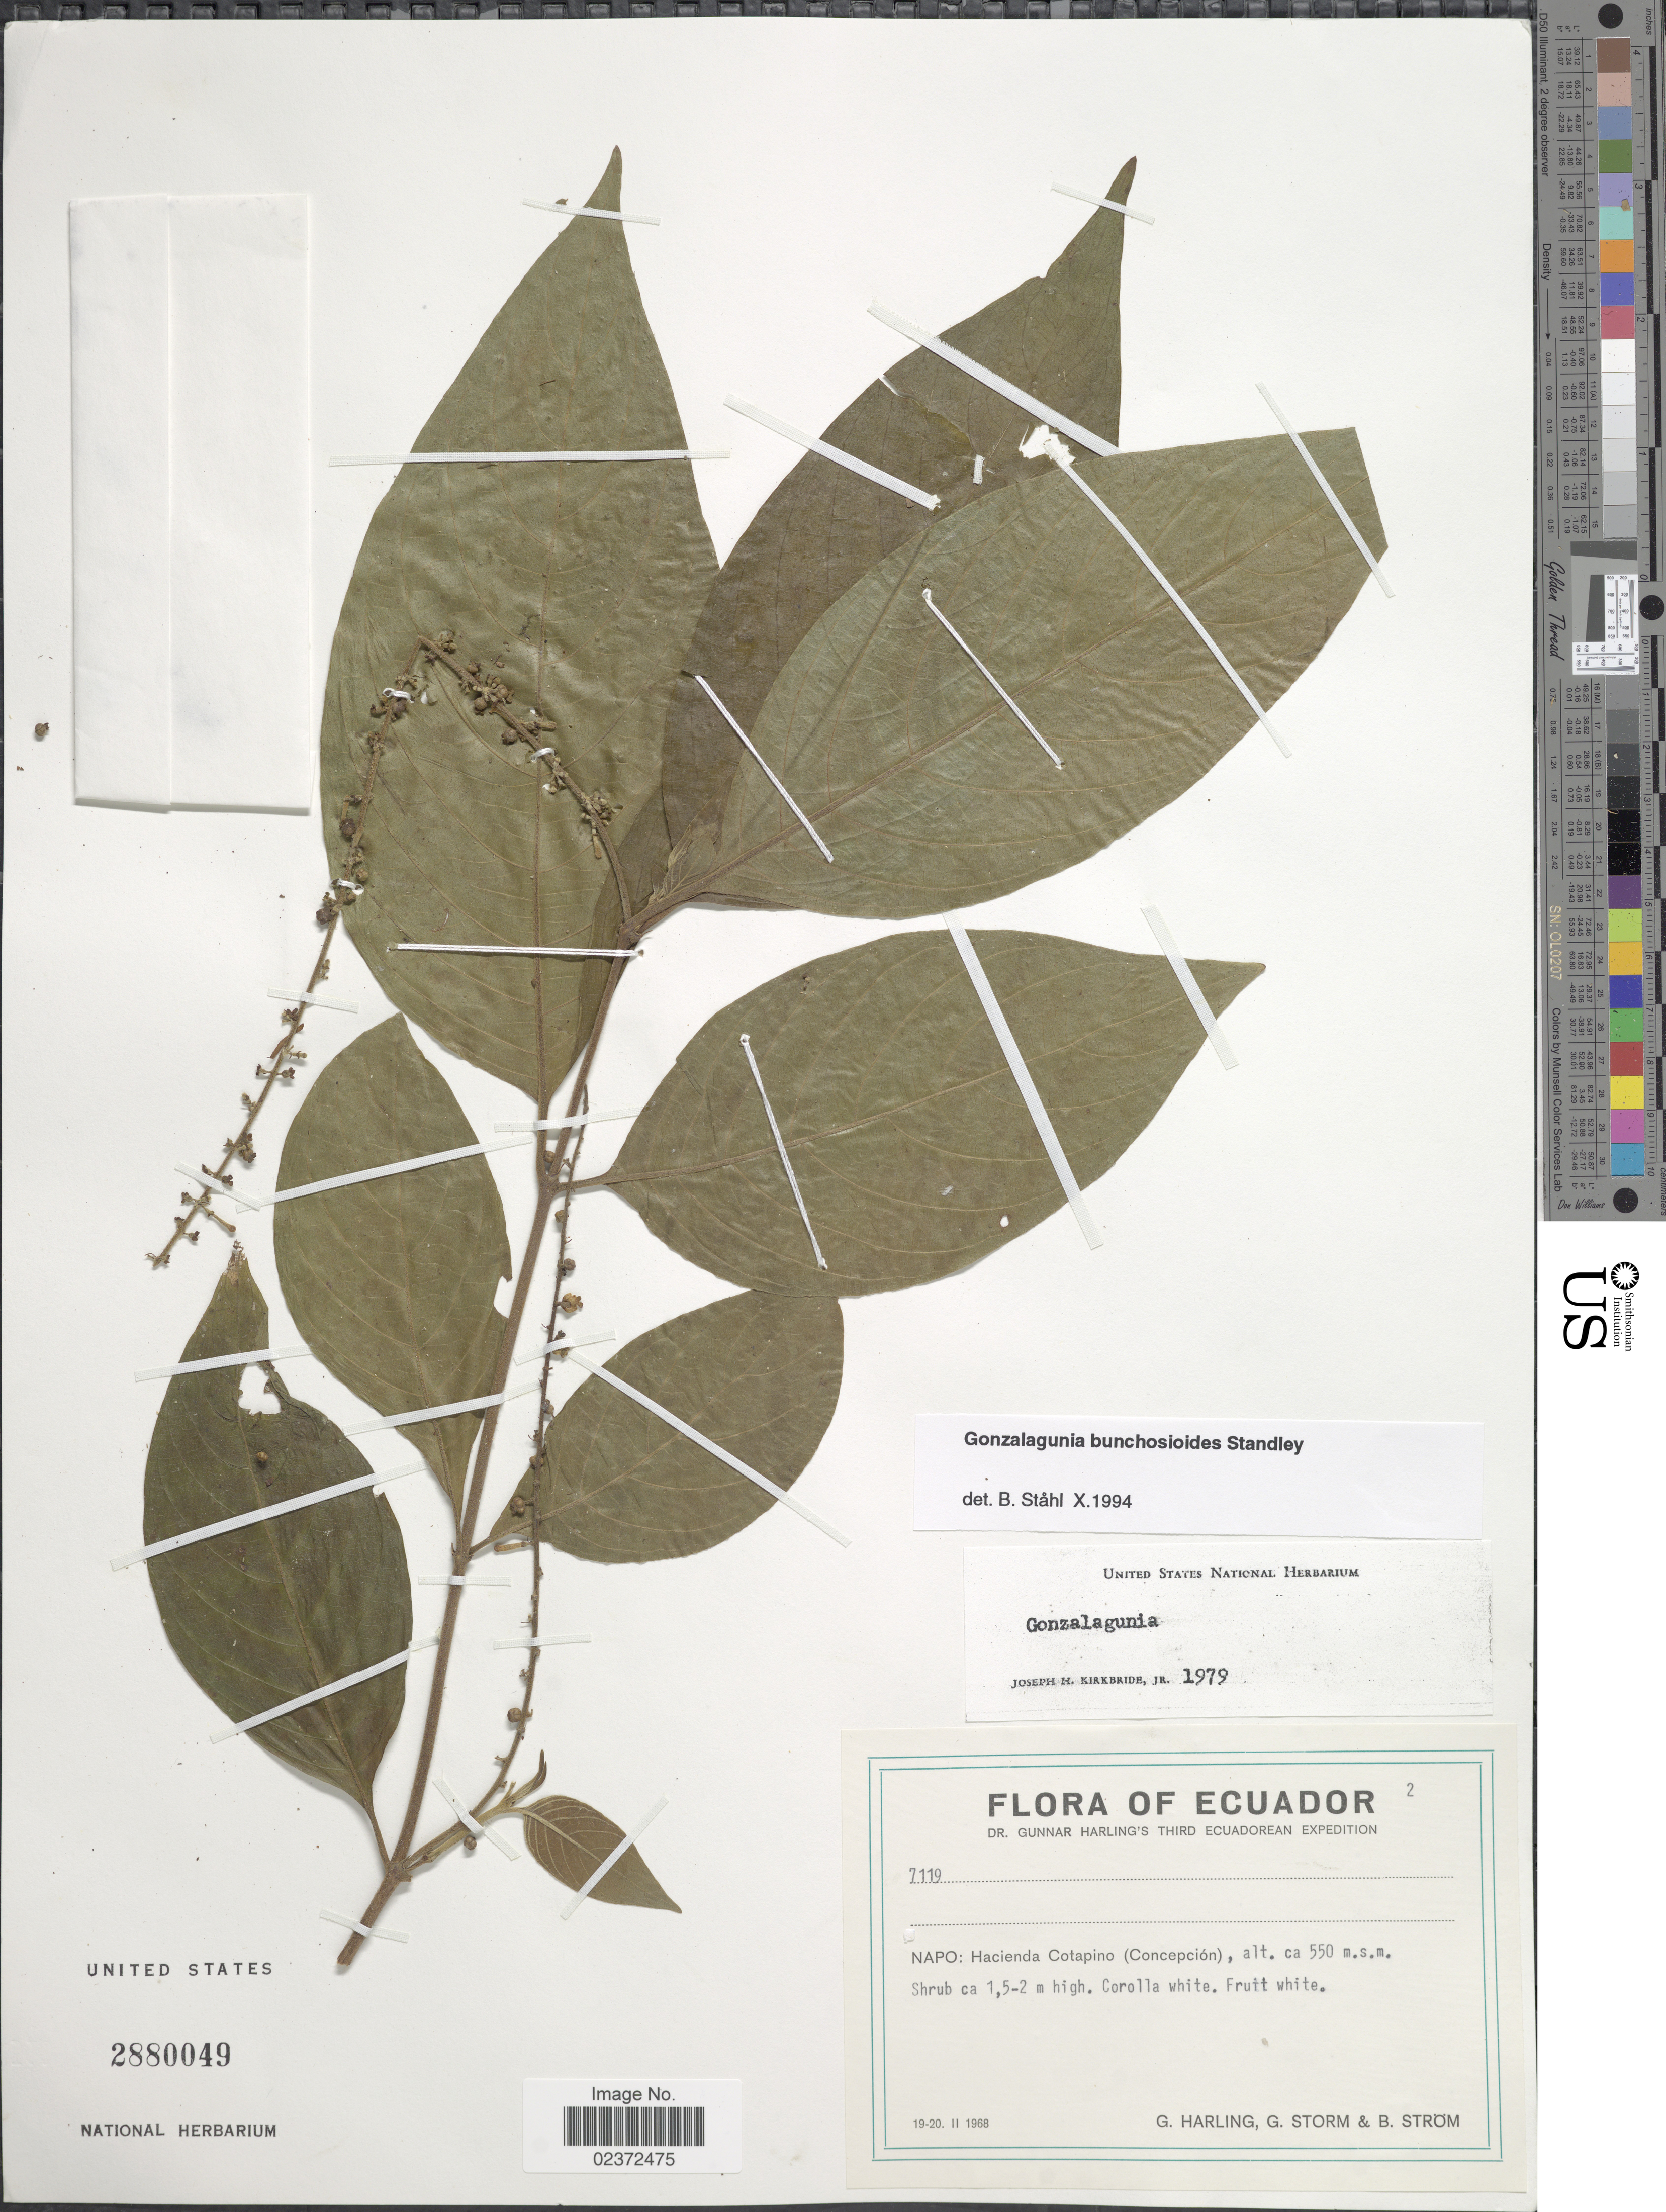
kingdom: Plantae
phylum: Tracheophyta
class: Magnoliopsida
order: Gentianales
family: Rubiaceae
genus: Gonzalagunia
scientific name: Gonzalagunia bunchosioides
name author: Standl.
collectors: G. Harling, G. Storm & B. Ström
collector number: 7119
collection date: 1968-02-19/1968-02-20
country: Ecuador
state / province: Napo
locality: Hacienda Cotapino (Concepción)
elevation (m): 550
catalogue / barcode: US 2880049